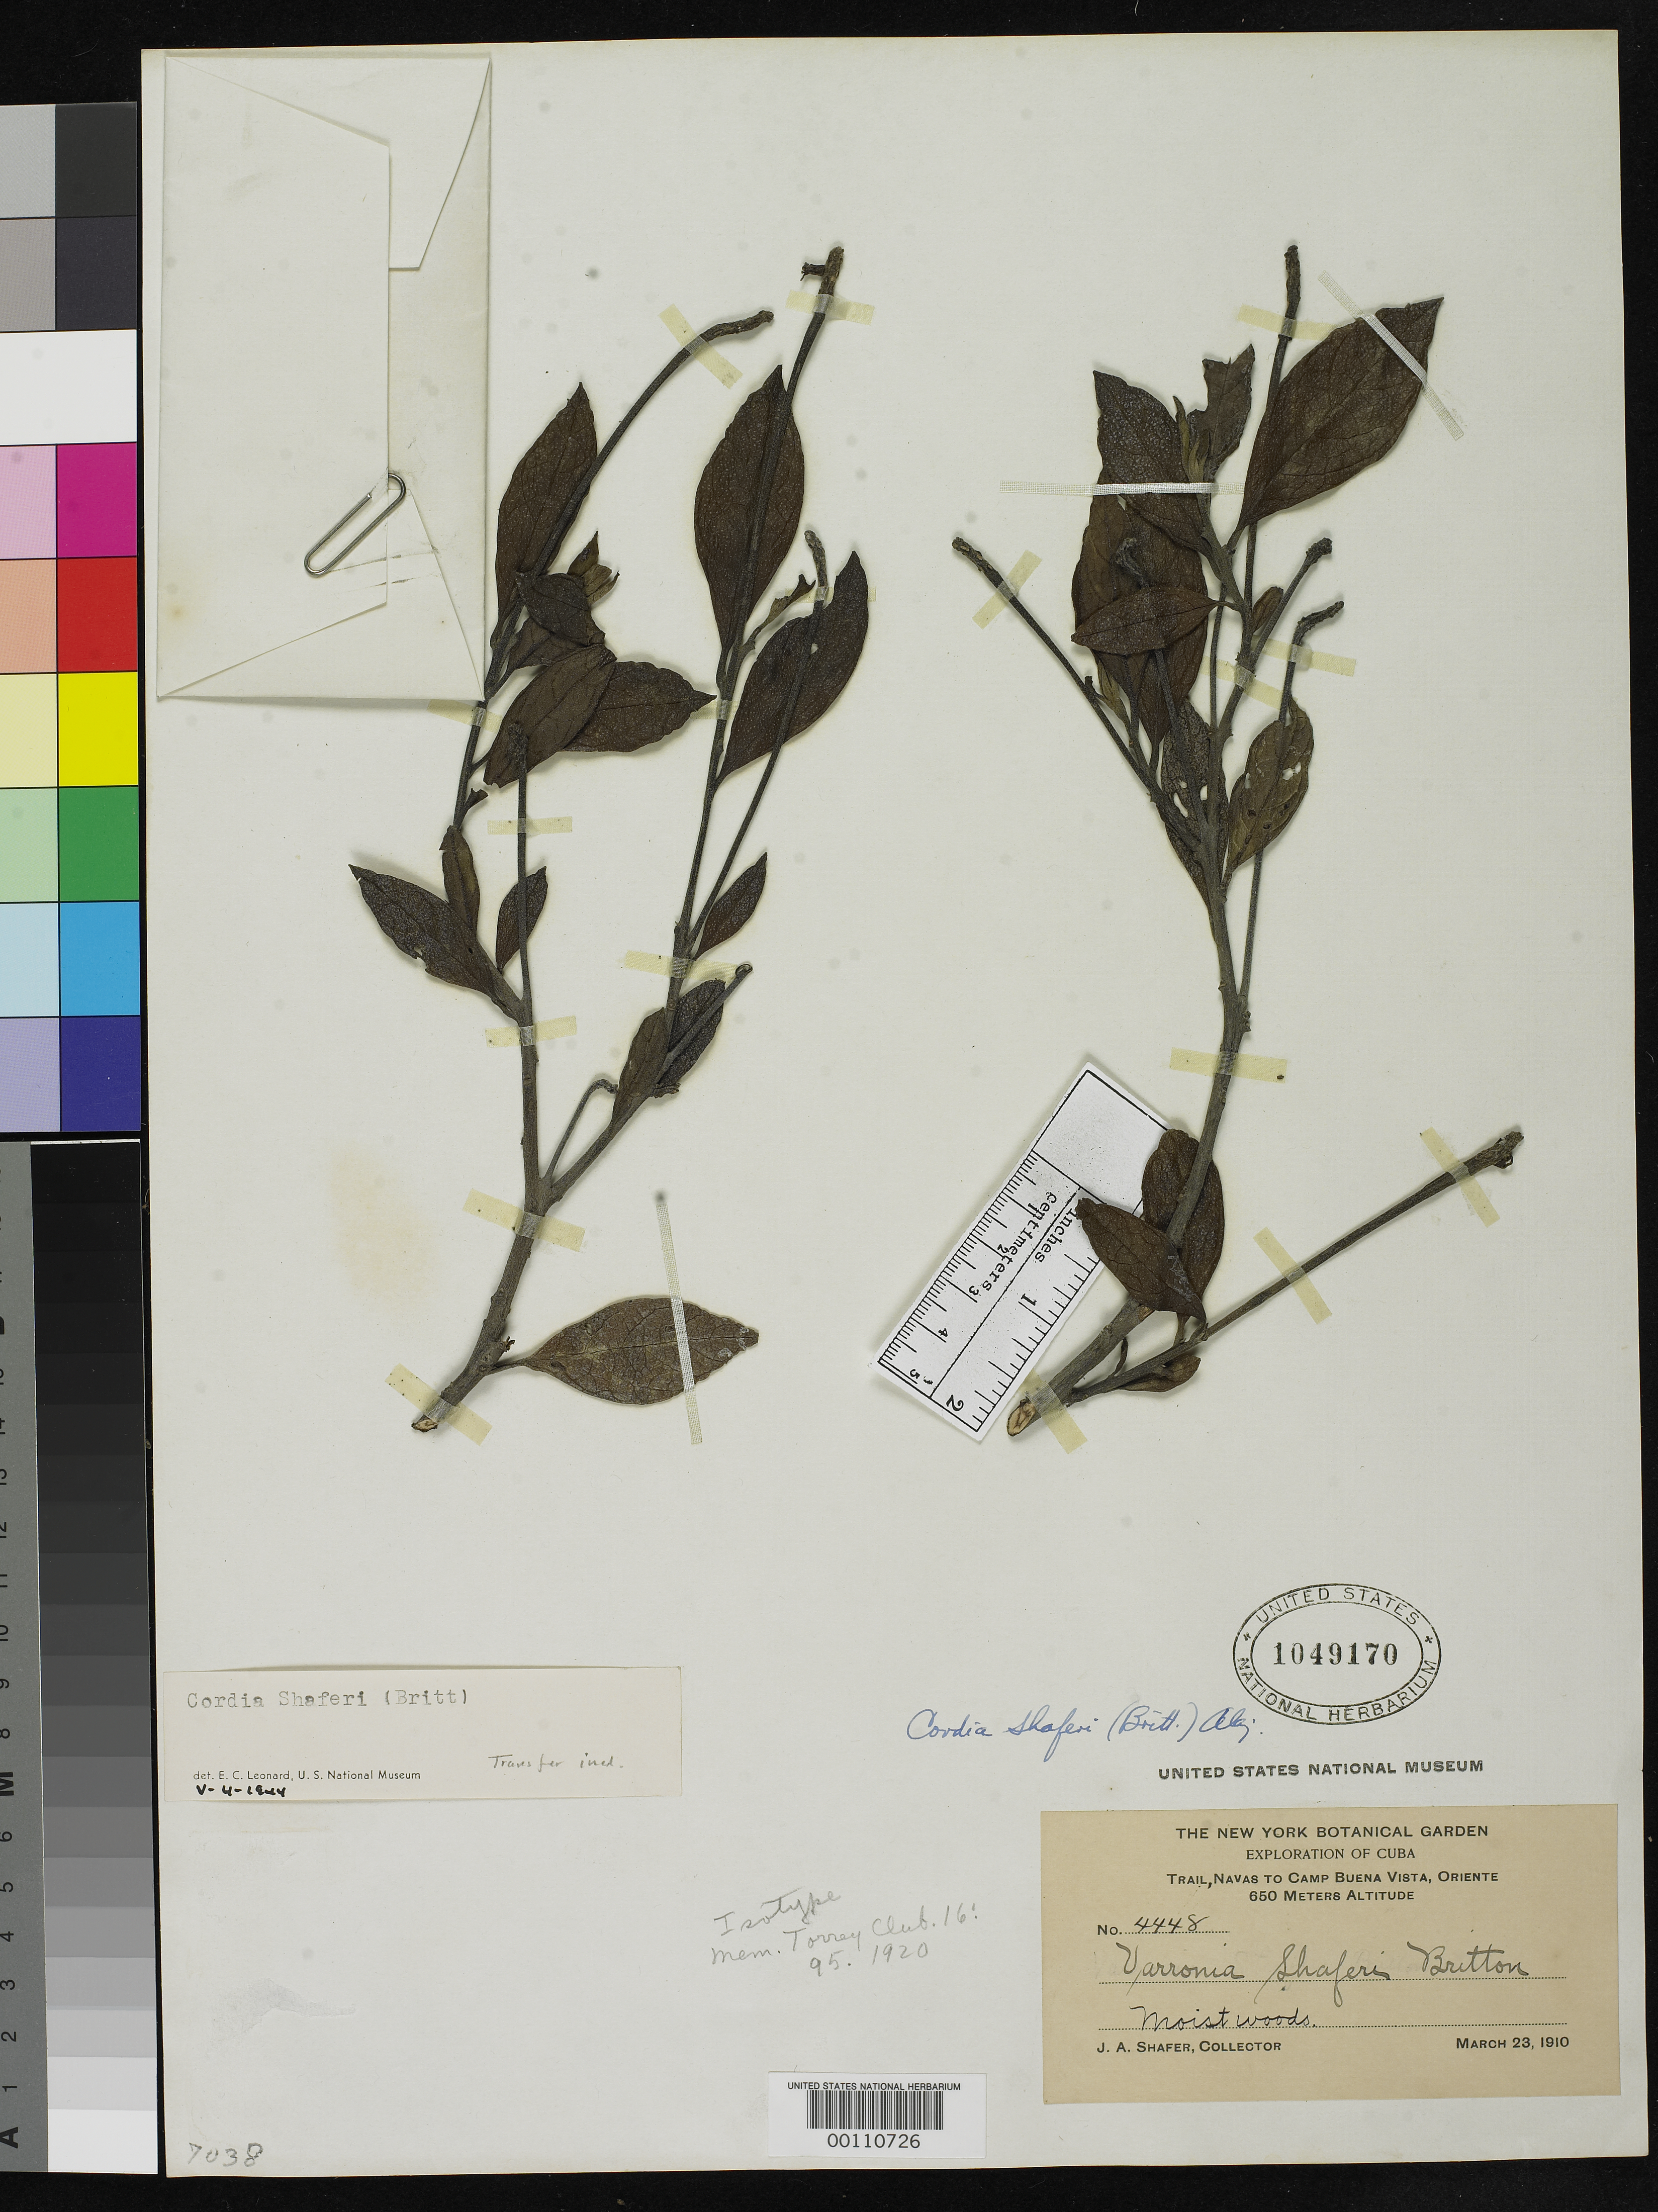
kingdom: Plantae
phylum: Tracheophyta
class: Magnoliopsida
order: Boraginales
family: Cordiaceae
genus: Varronia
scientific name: Varronia shaferi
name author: Britton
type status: Isotype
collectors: J. A. Shafer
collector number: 4448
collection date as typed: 23 Mar 1910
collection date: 1910-03-23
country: Cuba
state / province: Oriente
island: Greater Antilles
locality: Navas to Camp Buena Vista.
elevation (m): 650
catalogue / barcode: US 1049170